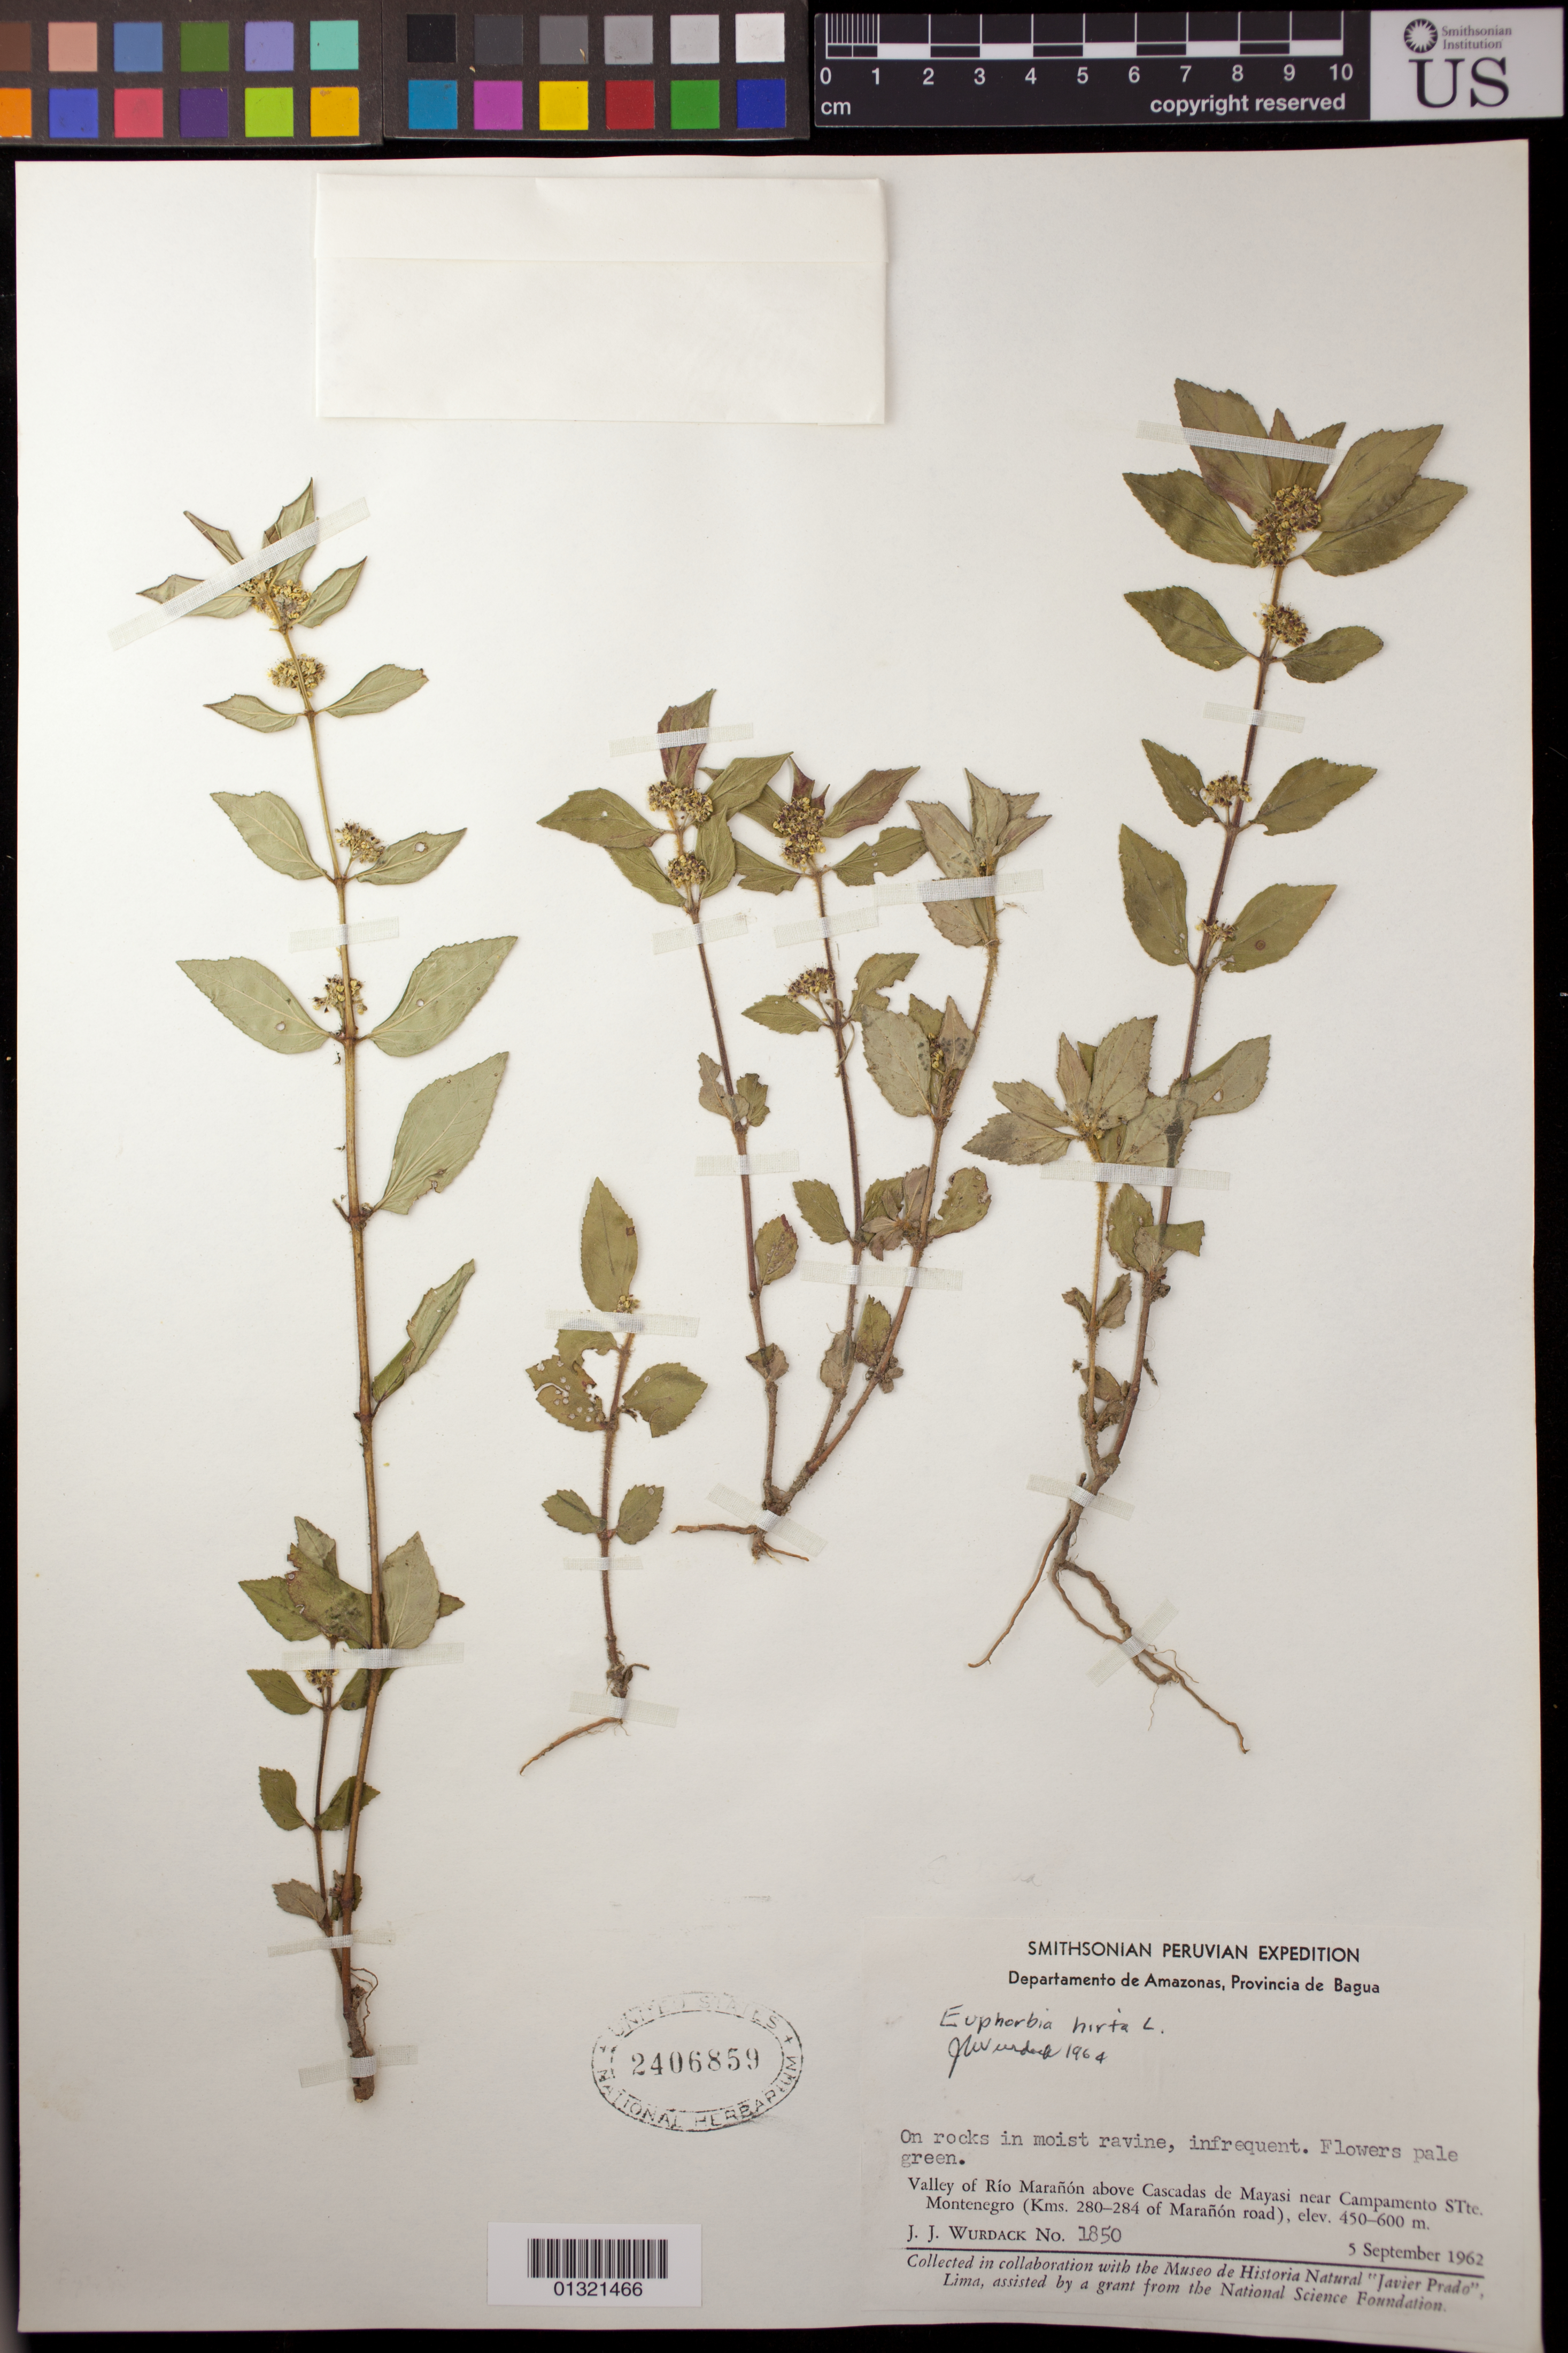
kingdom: Plantae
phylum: Tracheophyta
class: Magnoliopsida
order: Malpighiales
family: Euphorbiaceae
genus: Euphorbia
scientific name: Euphorbia hirta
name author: L.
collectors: J. J. Wurdack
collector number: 1850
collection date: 1962-09-05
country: Peru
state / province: Amazonas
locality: Provincia de Bagua: Valley of Río Marañón above Cascadas de Mayasi near Campamento STte. Montenegro (Kms. 280-284 of Marañón road)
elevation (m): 450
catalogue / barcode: US 2406859